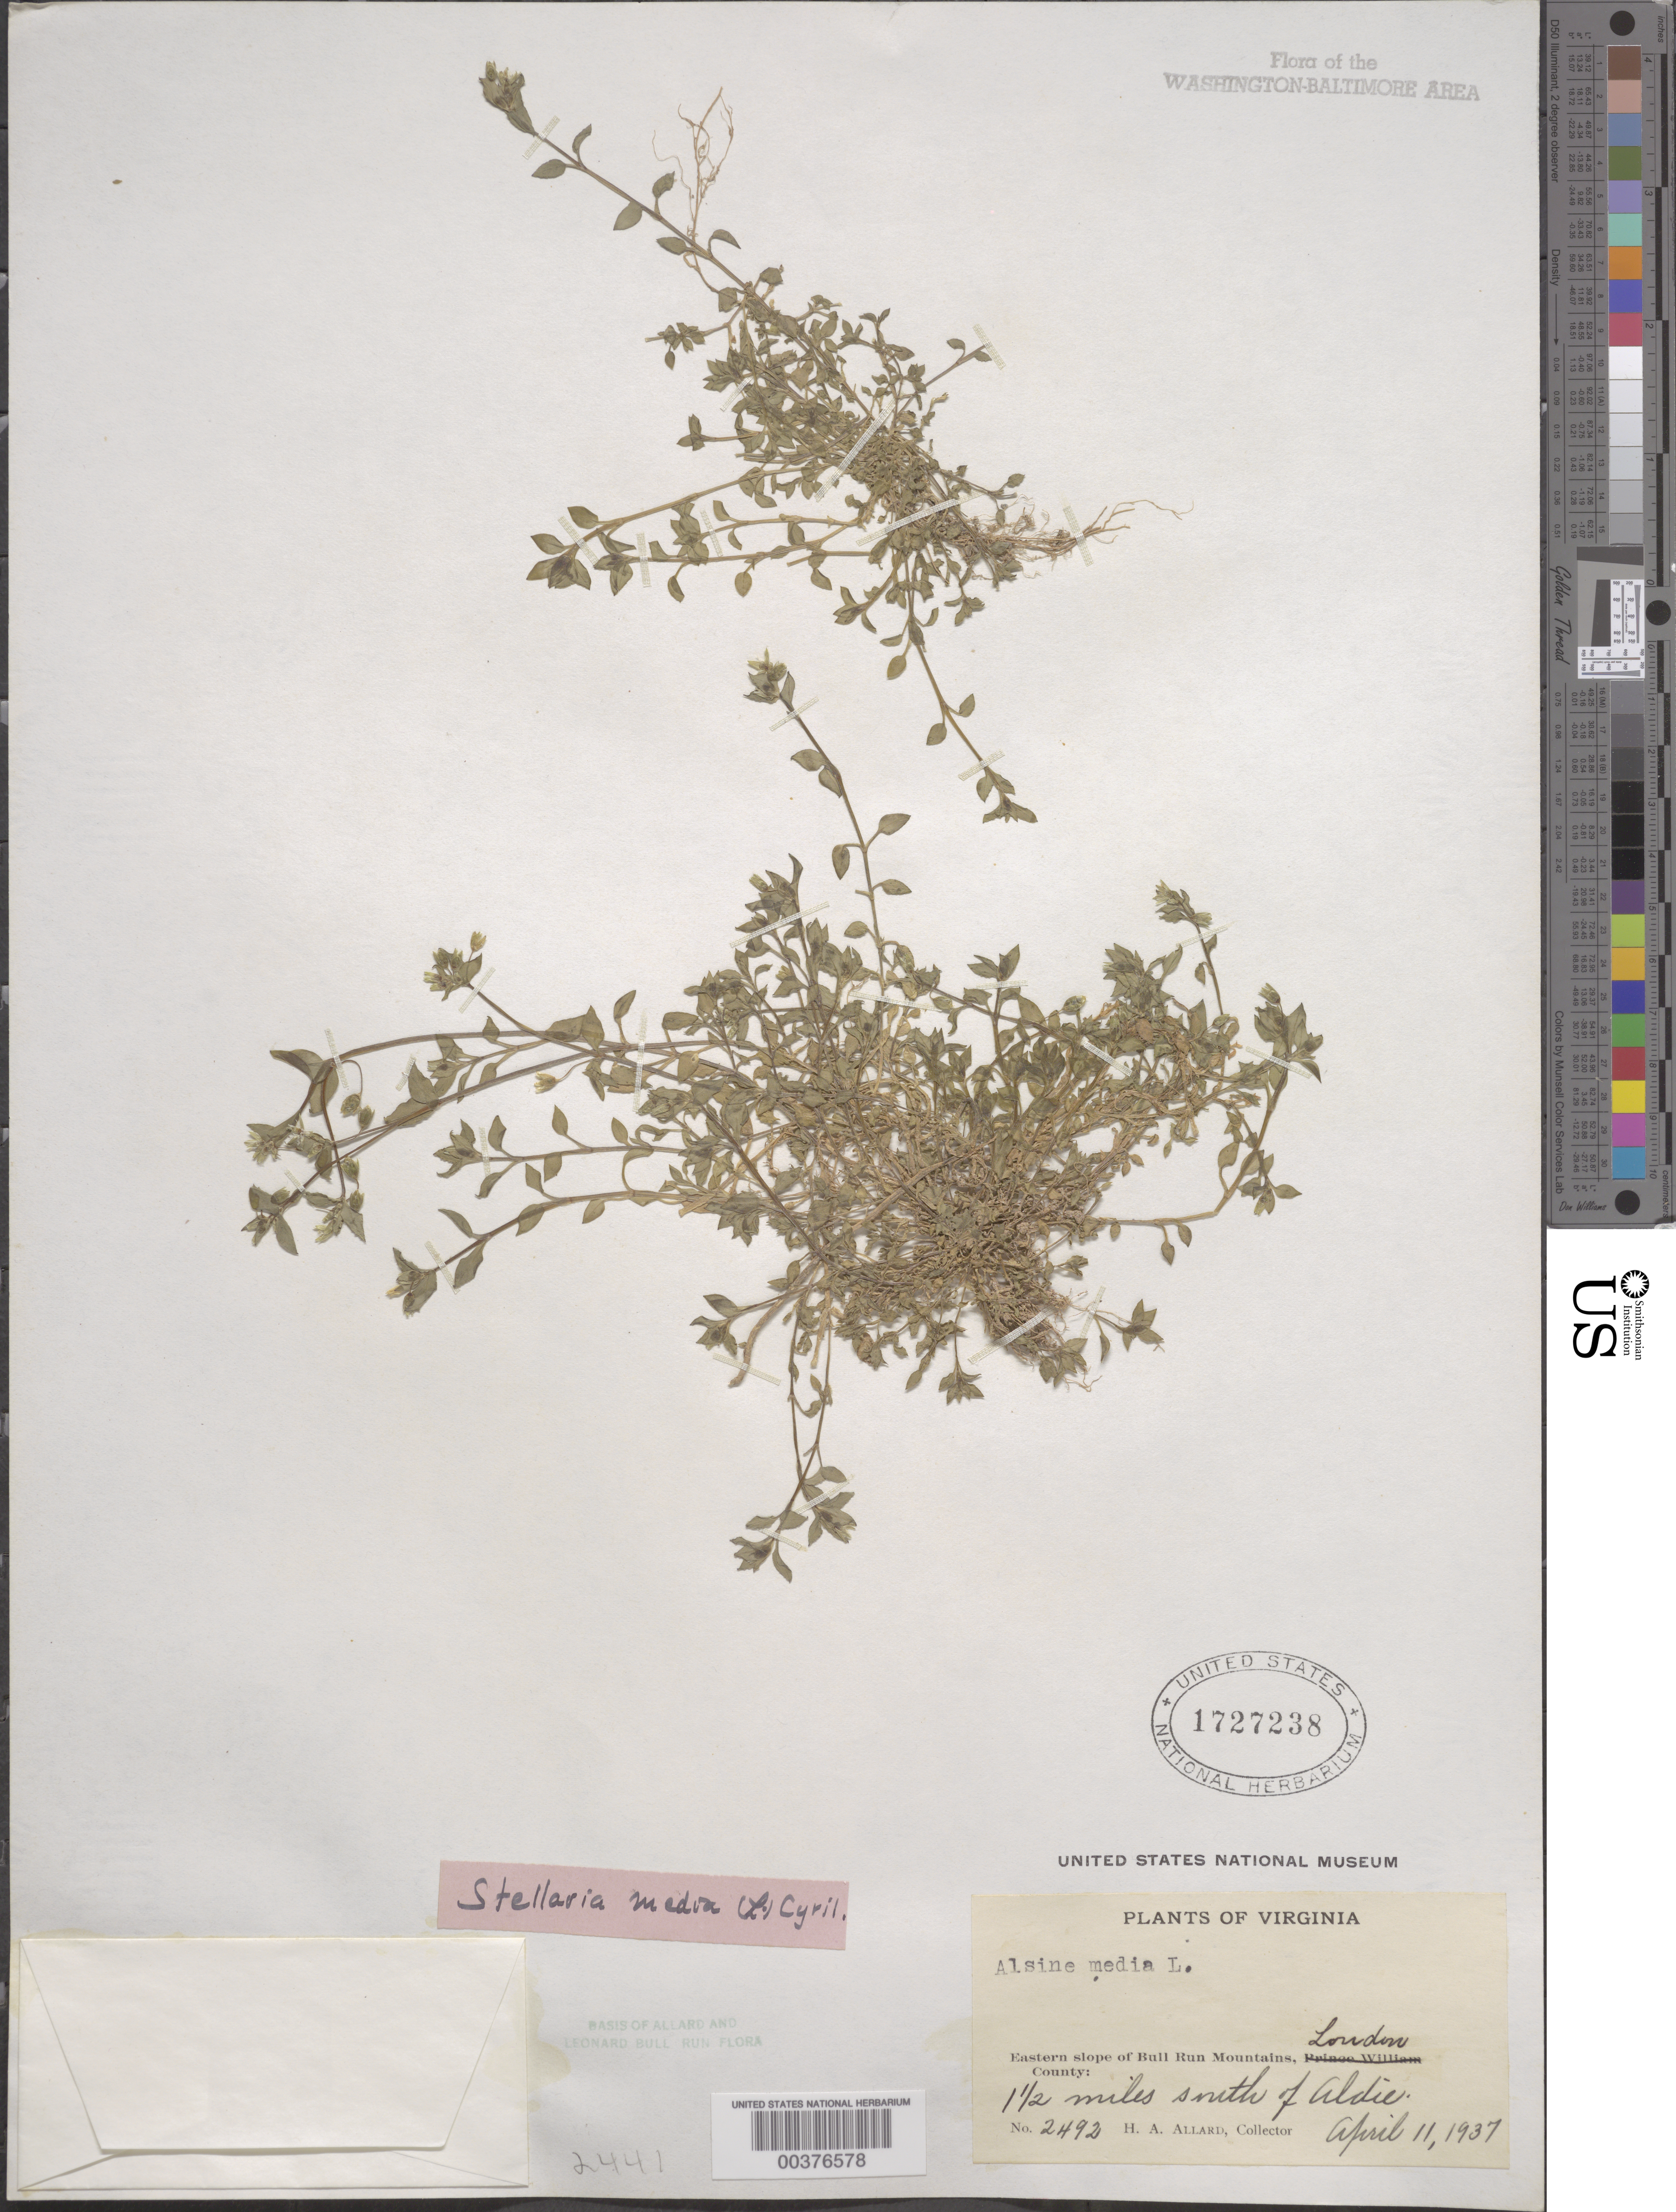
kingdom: Plantae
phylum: Tracheophyta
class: Magnoliopsida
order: Caryophyllales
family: Caryophyllaceae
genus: Stellaria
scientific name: Stellaria media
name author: (L.) Vill.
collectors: H. A. Allard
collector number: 2492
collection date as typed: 11 Apr 1937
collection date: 1937-04-11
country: United States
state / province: Virginia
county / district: Loudoun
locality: S of Aldie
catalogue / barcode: US 1727238